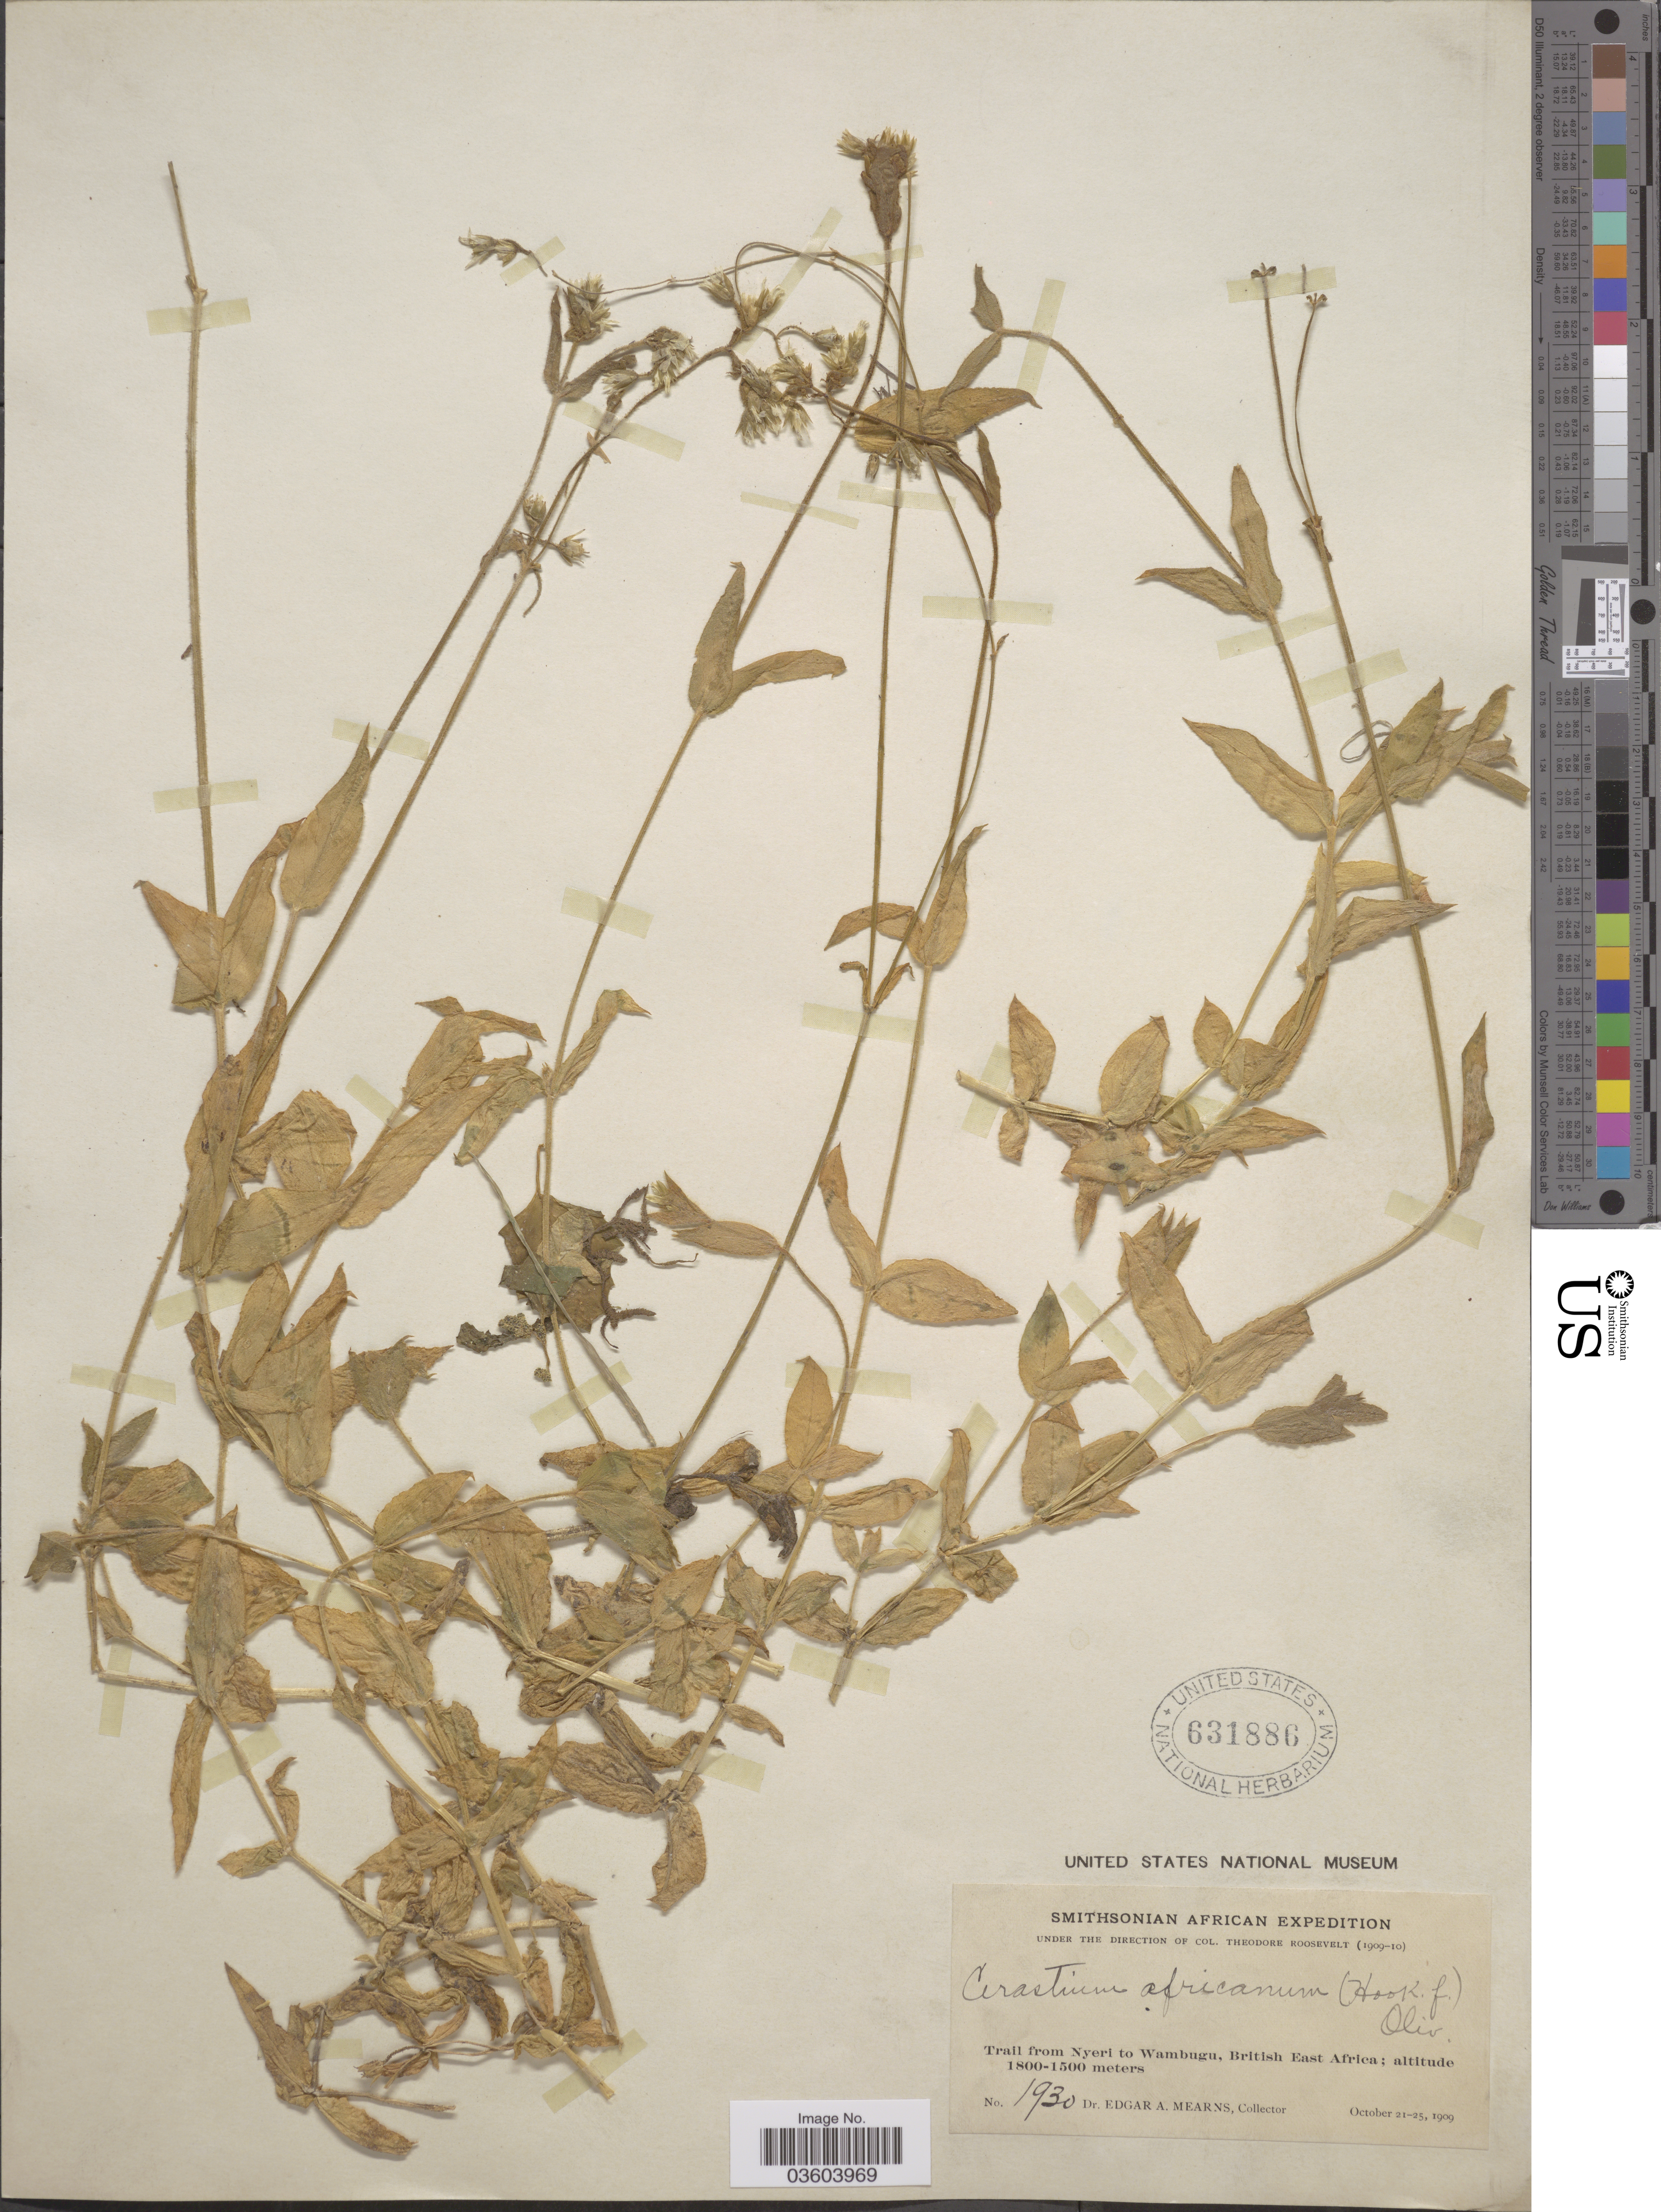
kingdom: Plantae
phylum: Tracheophyta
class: Magnoliopsida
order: Caryophyllales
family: Caryophyllaceae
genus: Cerastium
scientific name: Cerastium africanum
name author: (Hook. f.) Oliv.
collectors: E. A. Mearns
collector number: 1930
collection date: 1909-10-21/1909-10-25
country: Kenya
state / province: Nyeri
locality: Trail from Nyeri to Wambugu, British East Africa.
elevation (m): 1500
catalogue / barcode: US 631886